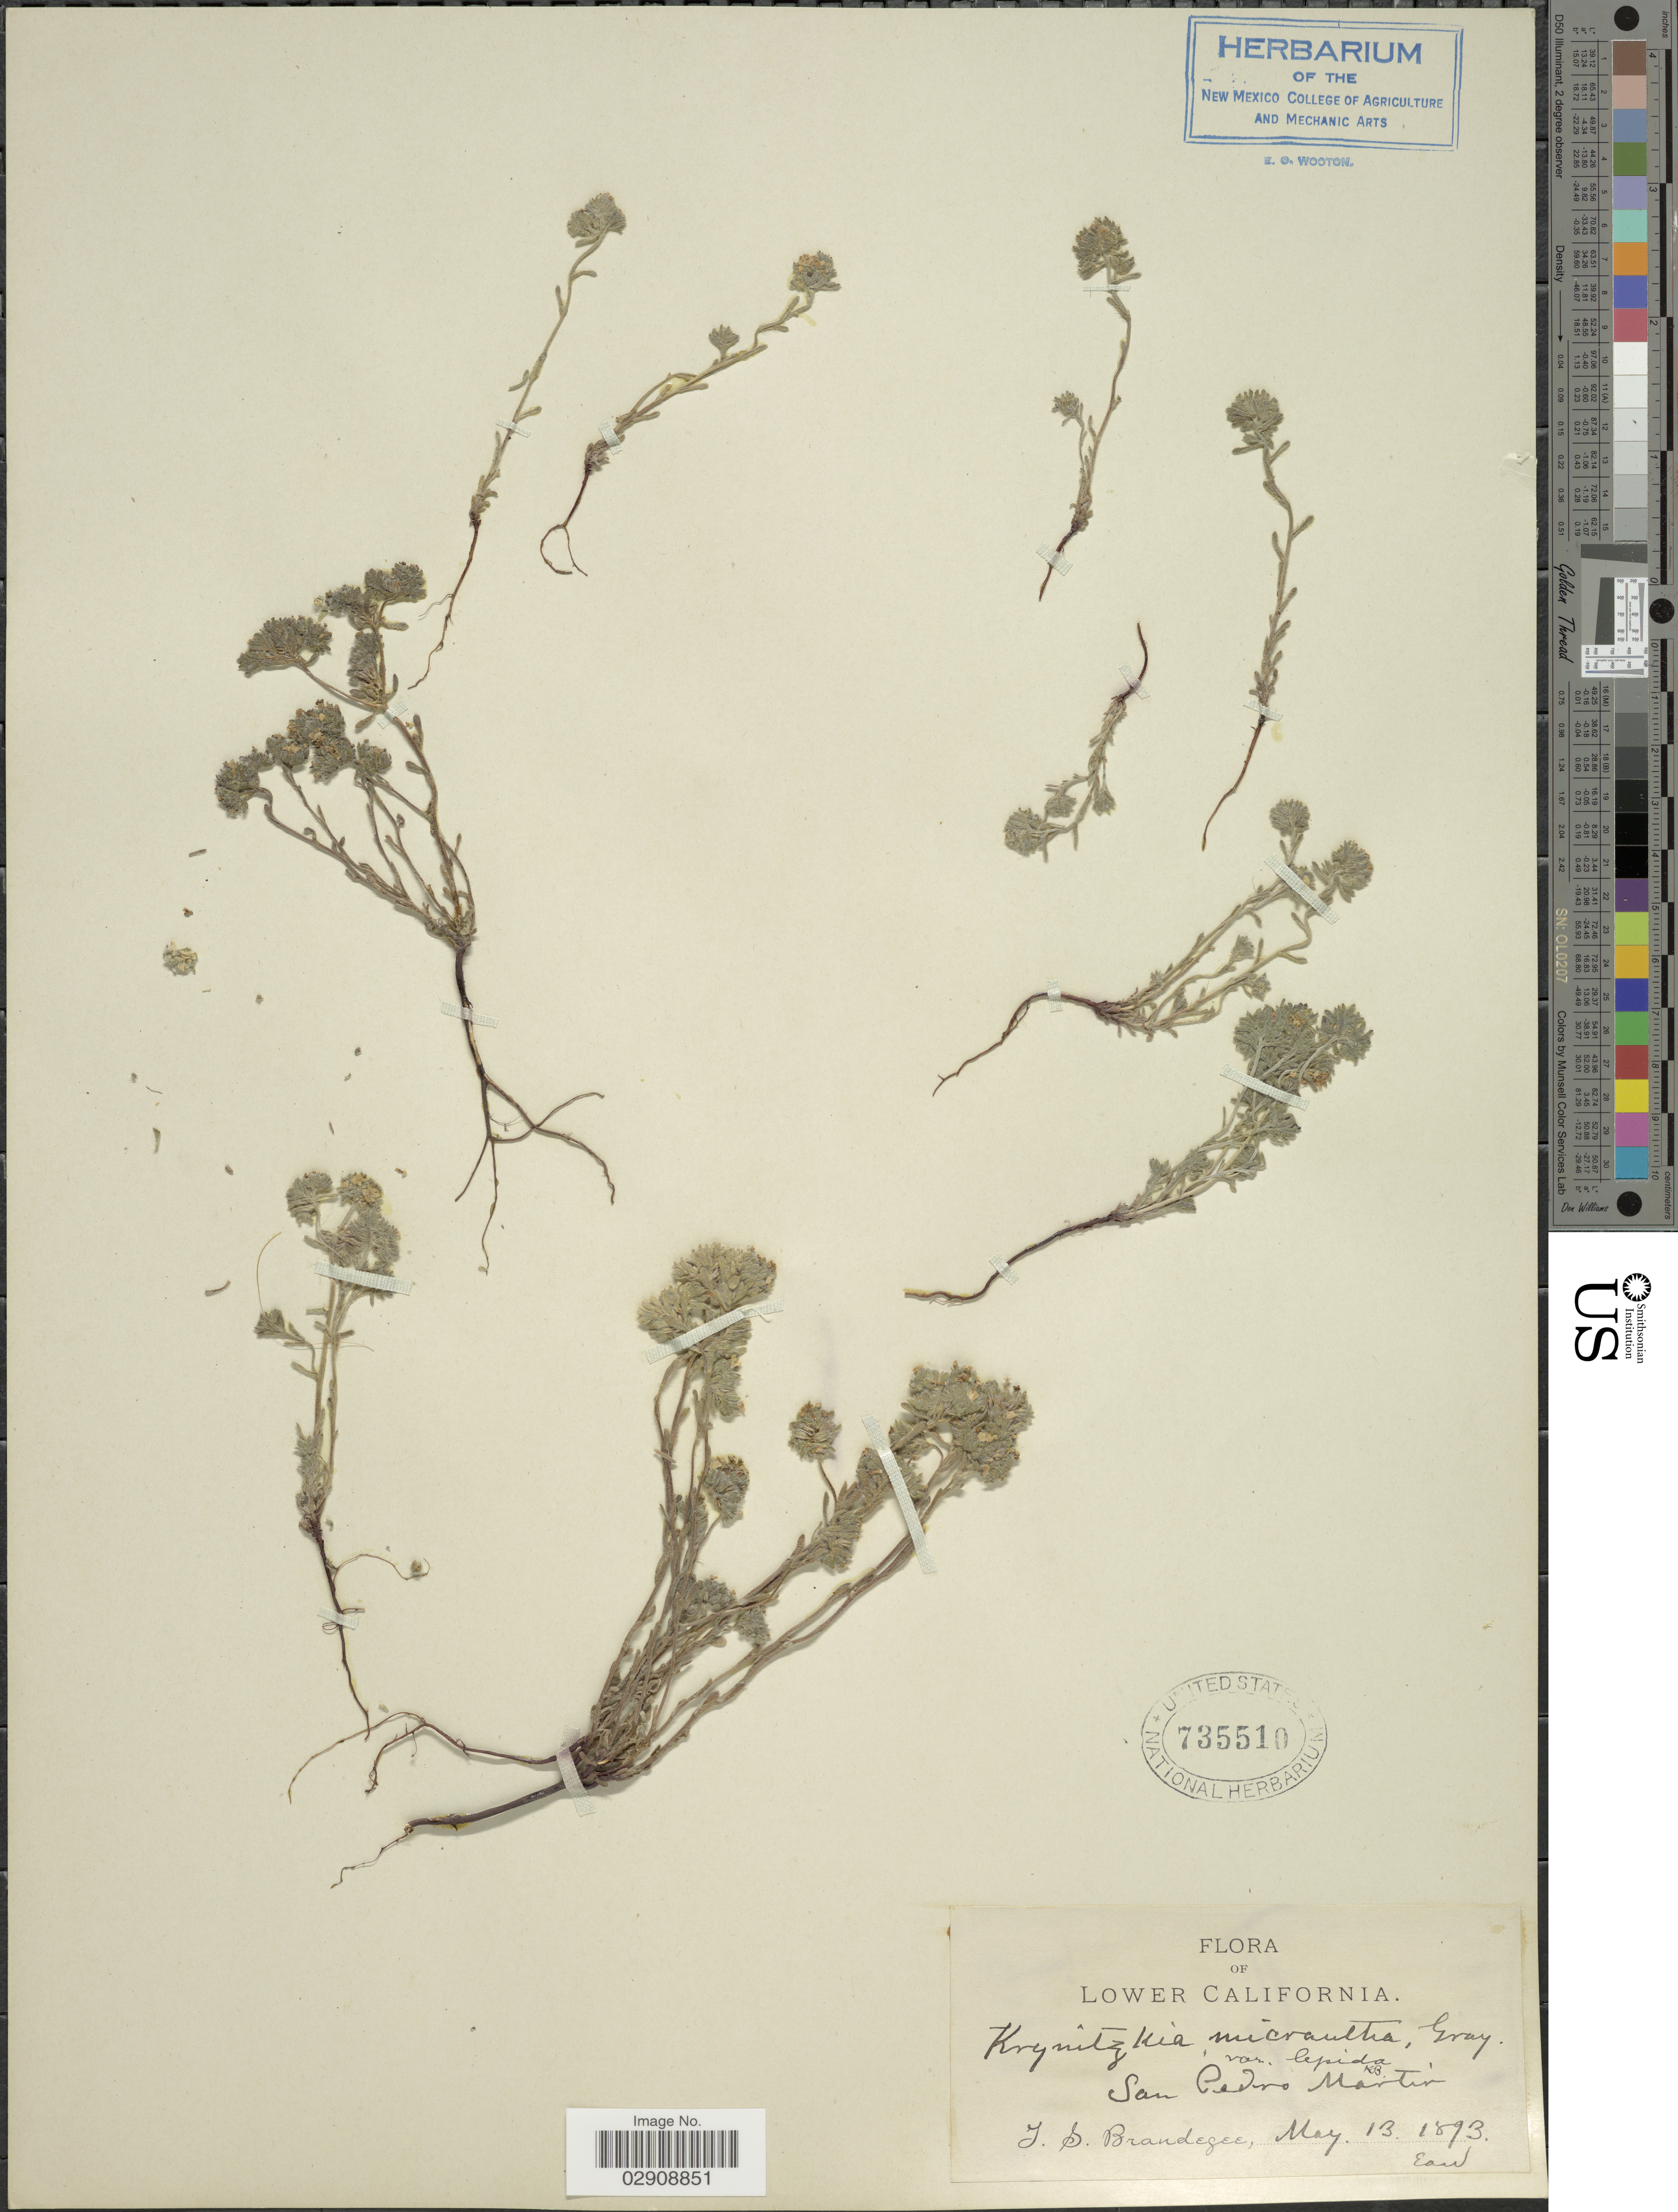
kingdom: Plantae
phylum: Tracheophyta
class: Magnoliopsida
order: Boraginales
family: Boraginaceae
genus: Cryptantha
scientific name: Cryptantha micrantha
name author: (Torr.) I.M. Johnst.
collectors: J. S. Brandegee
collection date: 1893-05-13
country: Mexico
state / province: Baja California Norte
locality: San Pedro Martir. Lower California.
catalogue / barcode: US 735510